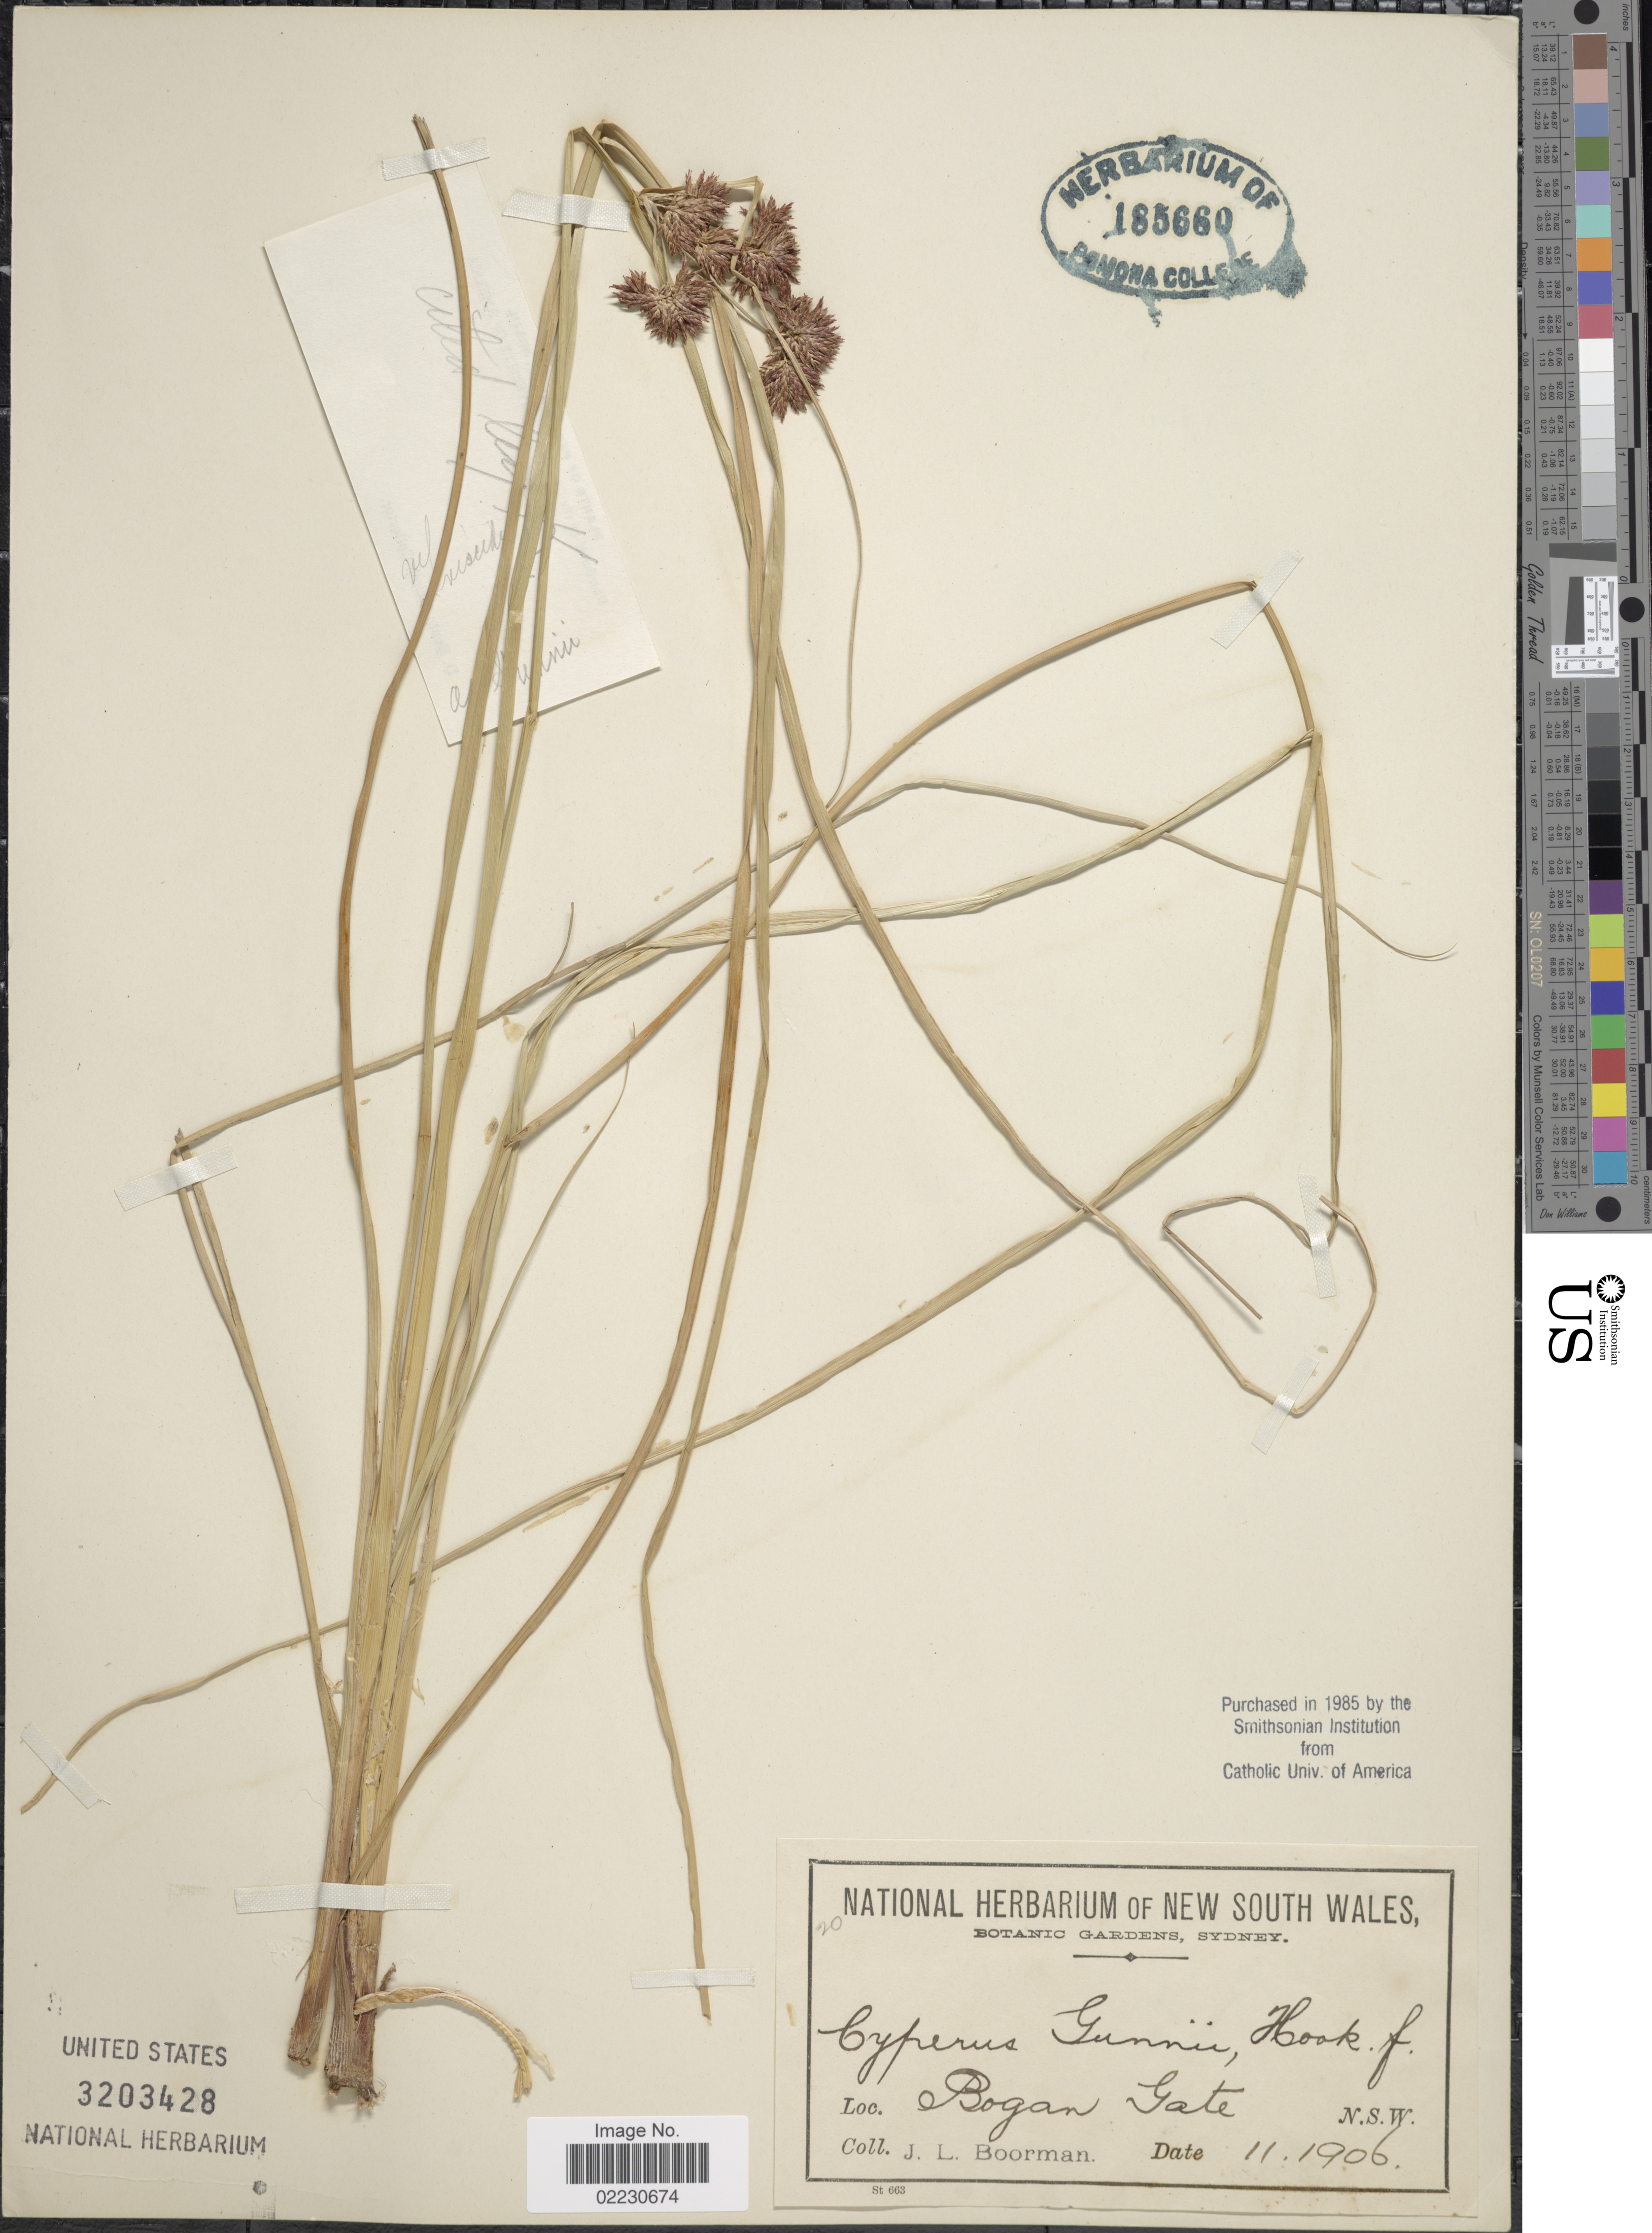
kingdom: Plantae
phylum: Tracheophyta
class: Liliopsida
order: Poales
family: Cyperaceae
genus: Cyperus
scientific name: Cyperus gunnii subsp. gunnii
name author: Hook. f.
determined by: Strong, Mark T., (BOT), Smithsonian Institution - National Museum of Natural History (UNITED STATES)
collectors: J. Boorman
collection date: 1906-11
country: Australia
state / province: New South Wales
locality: Bogan Gate N.S.W.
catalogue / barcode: US 3203428